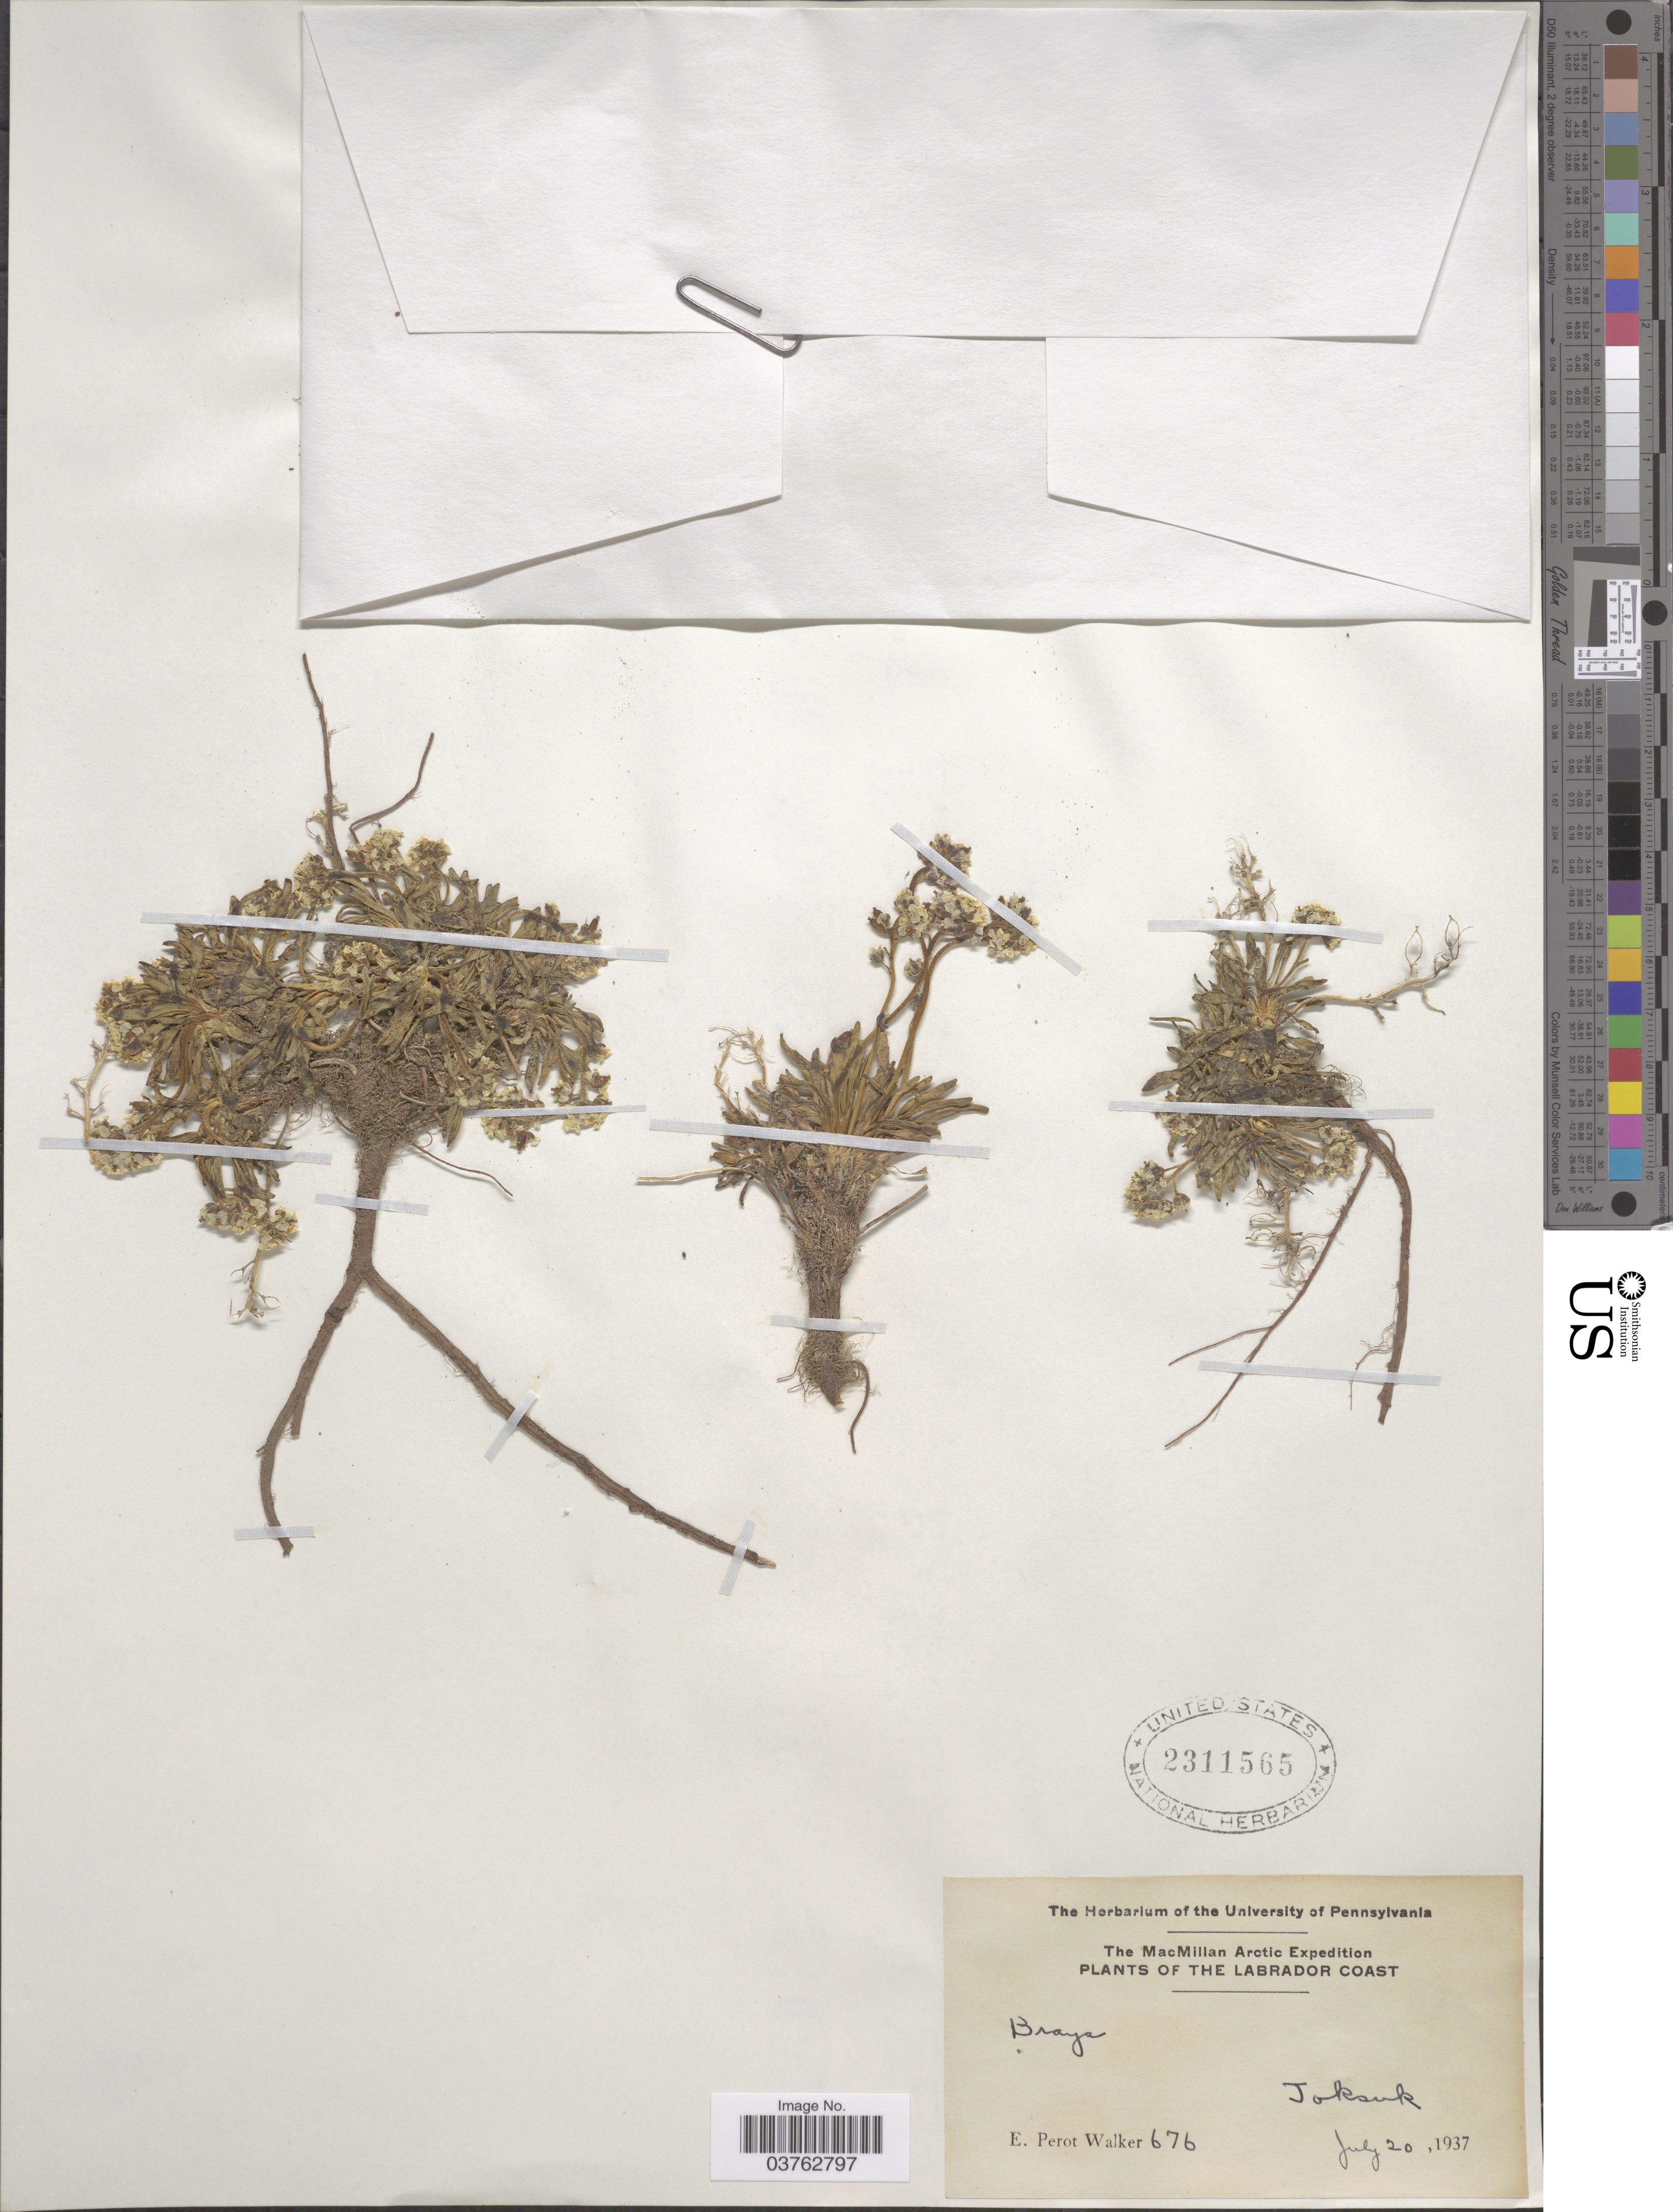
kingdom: Plantae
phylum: Tracheophyta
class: Magnoliopsida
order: Brassicales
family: Brassicaceae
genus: Braya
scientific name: Braya sp.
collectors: E. Walker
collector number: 676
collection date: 1937-07-20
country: Canada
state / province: Newfoundland and Labrador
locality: The Labrador Coast. Toksuk.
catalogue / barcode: US 2311565